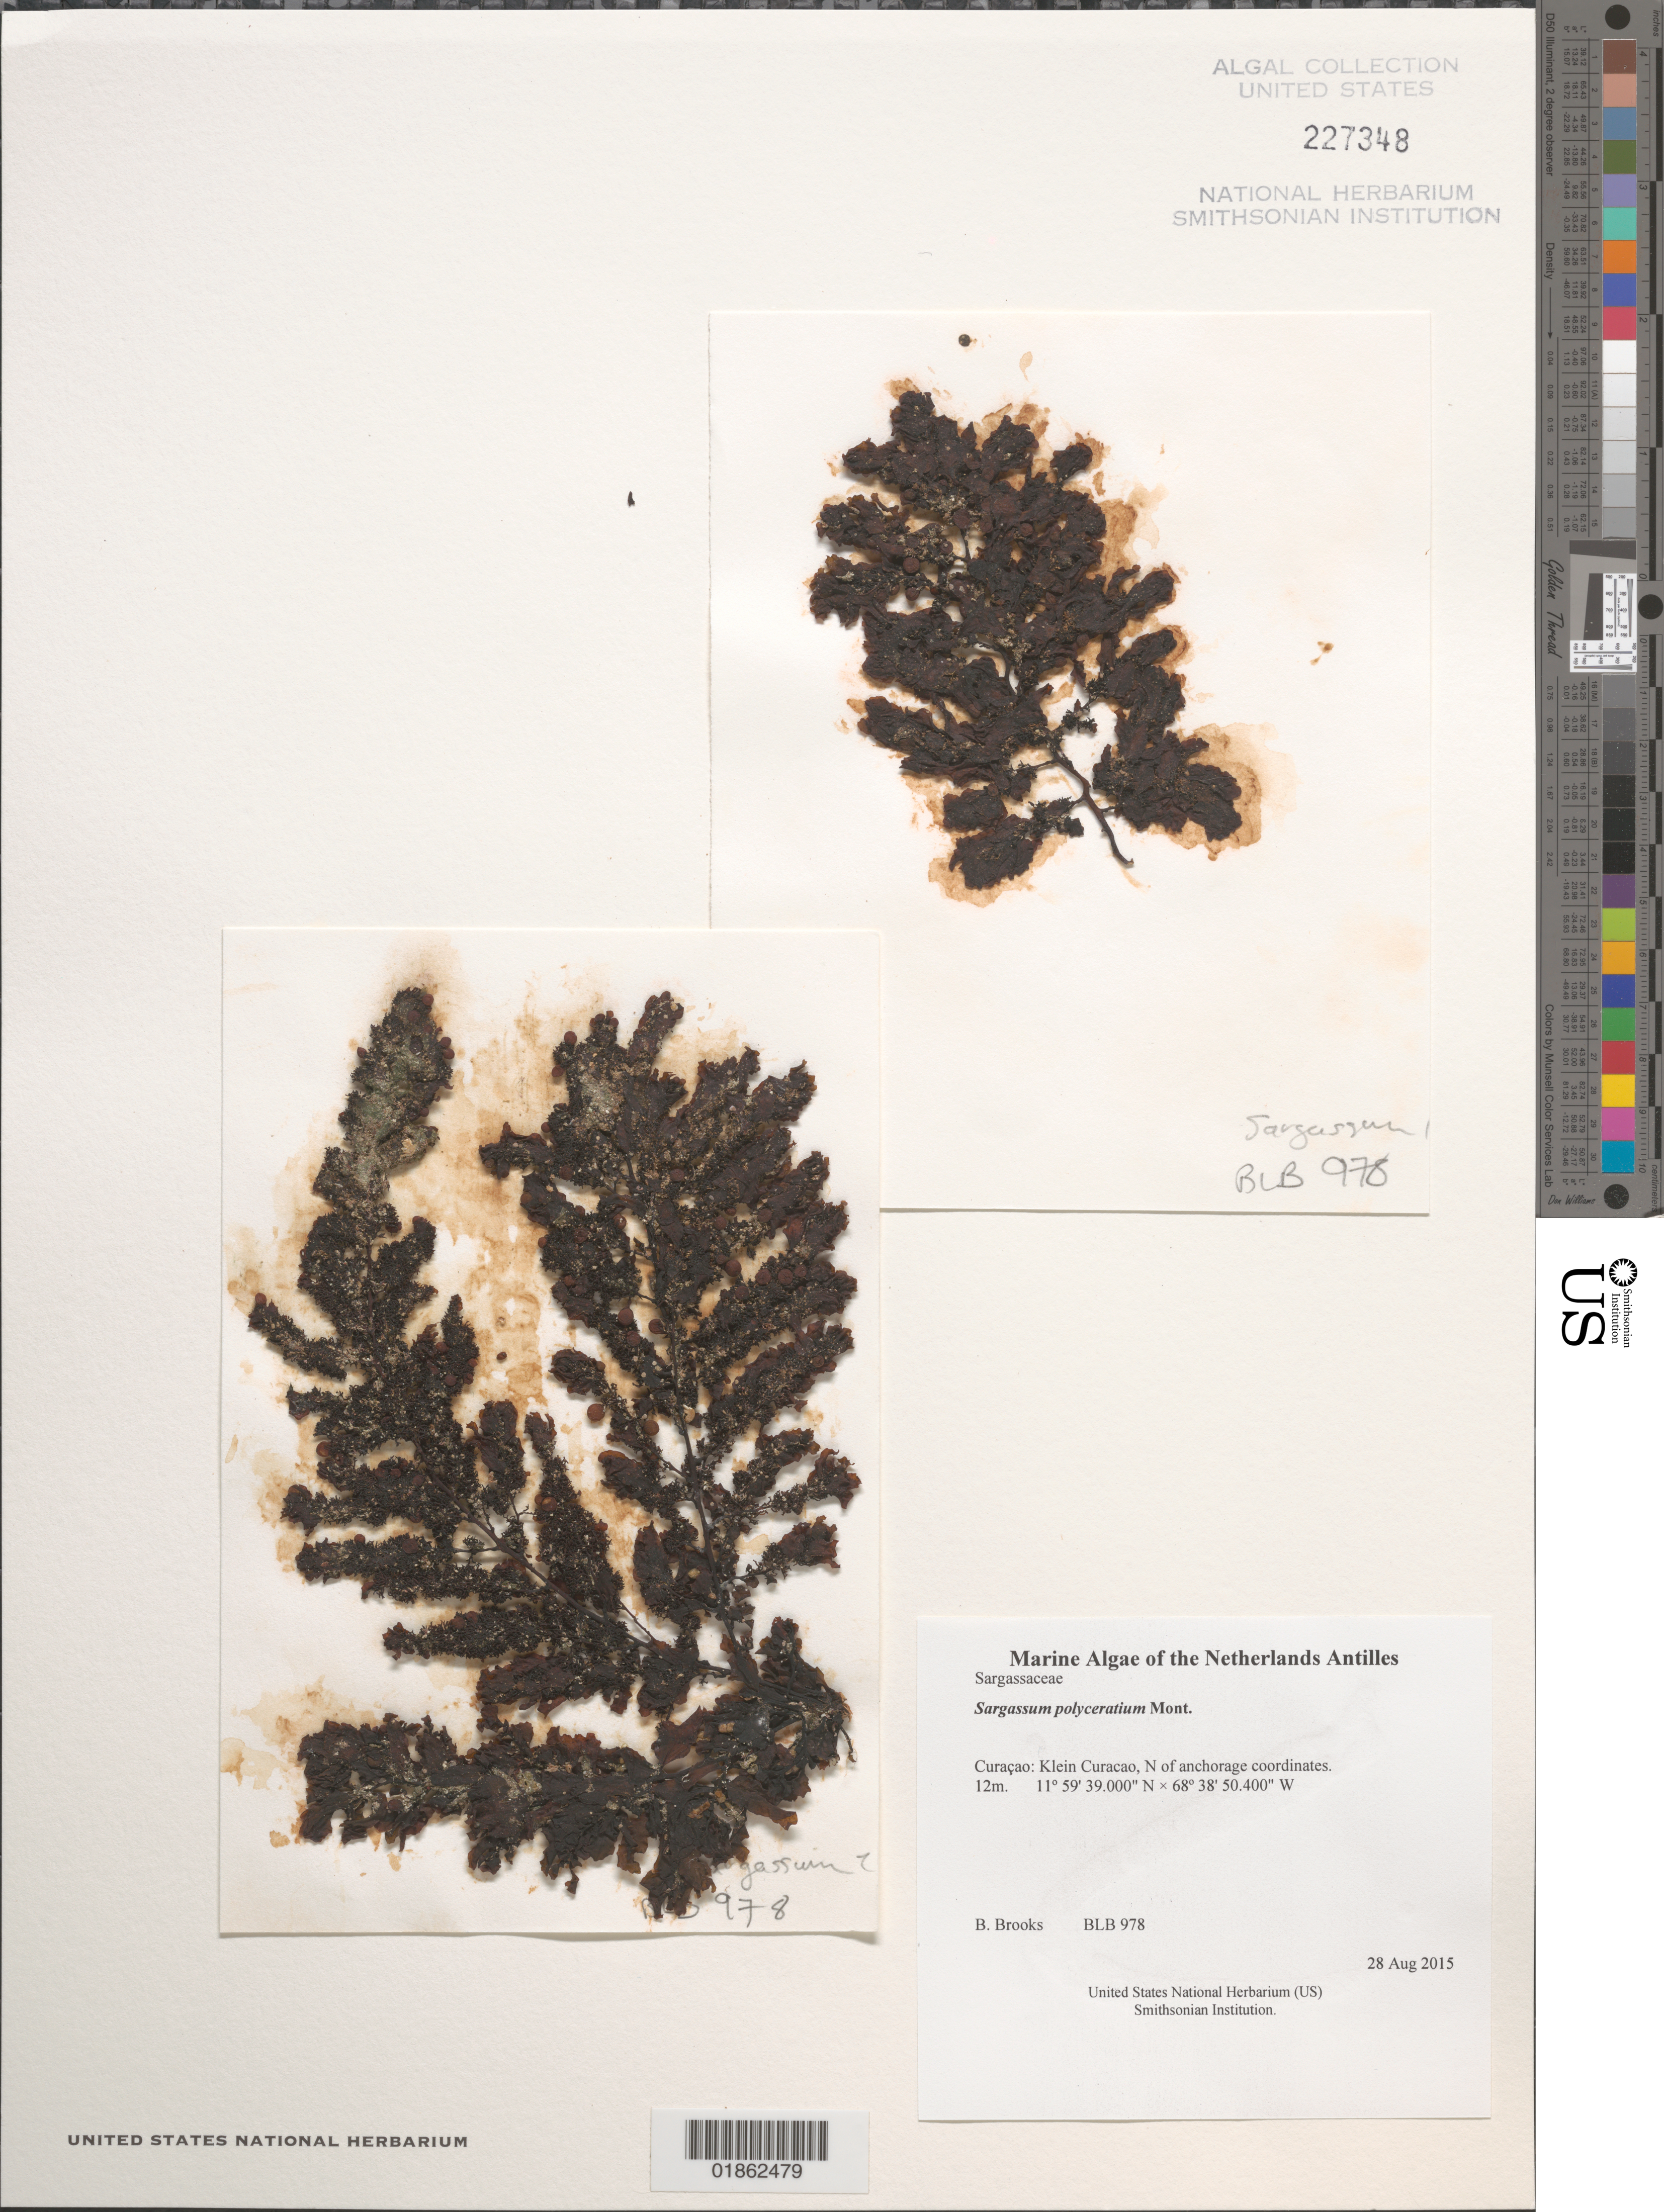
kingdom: Chromista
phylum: Ochrophyta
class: Phaeophyceae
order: Fucales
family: Sargassaceae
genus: Sargassum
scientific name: Sargassum polyceratium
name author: Mont.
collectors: B. Brooks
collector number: BLB 978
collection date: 2015-08-28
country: Curaçao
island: Kòrsou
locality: Klein Curacao, N of anchorage coordinates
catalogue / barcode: US 227348